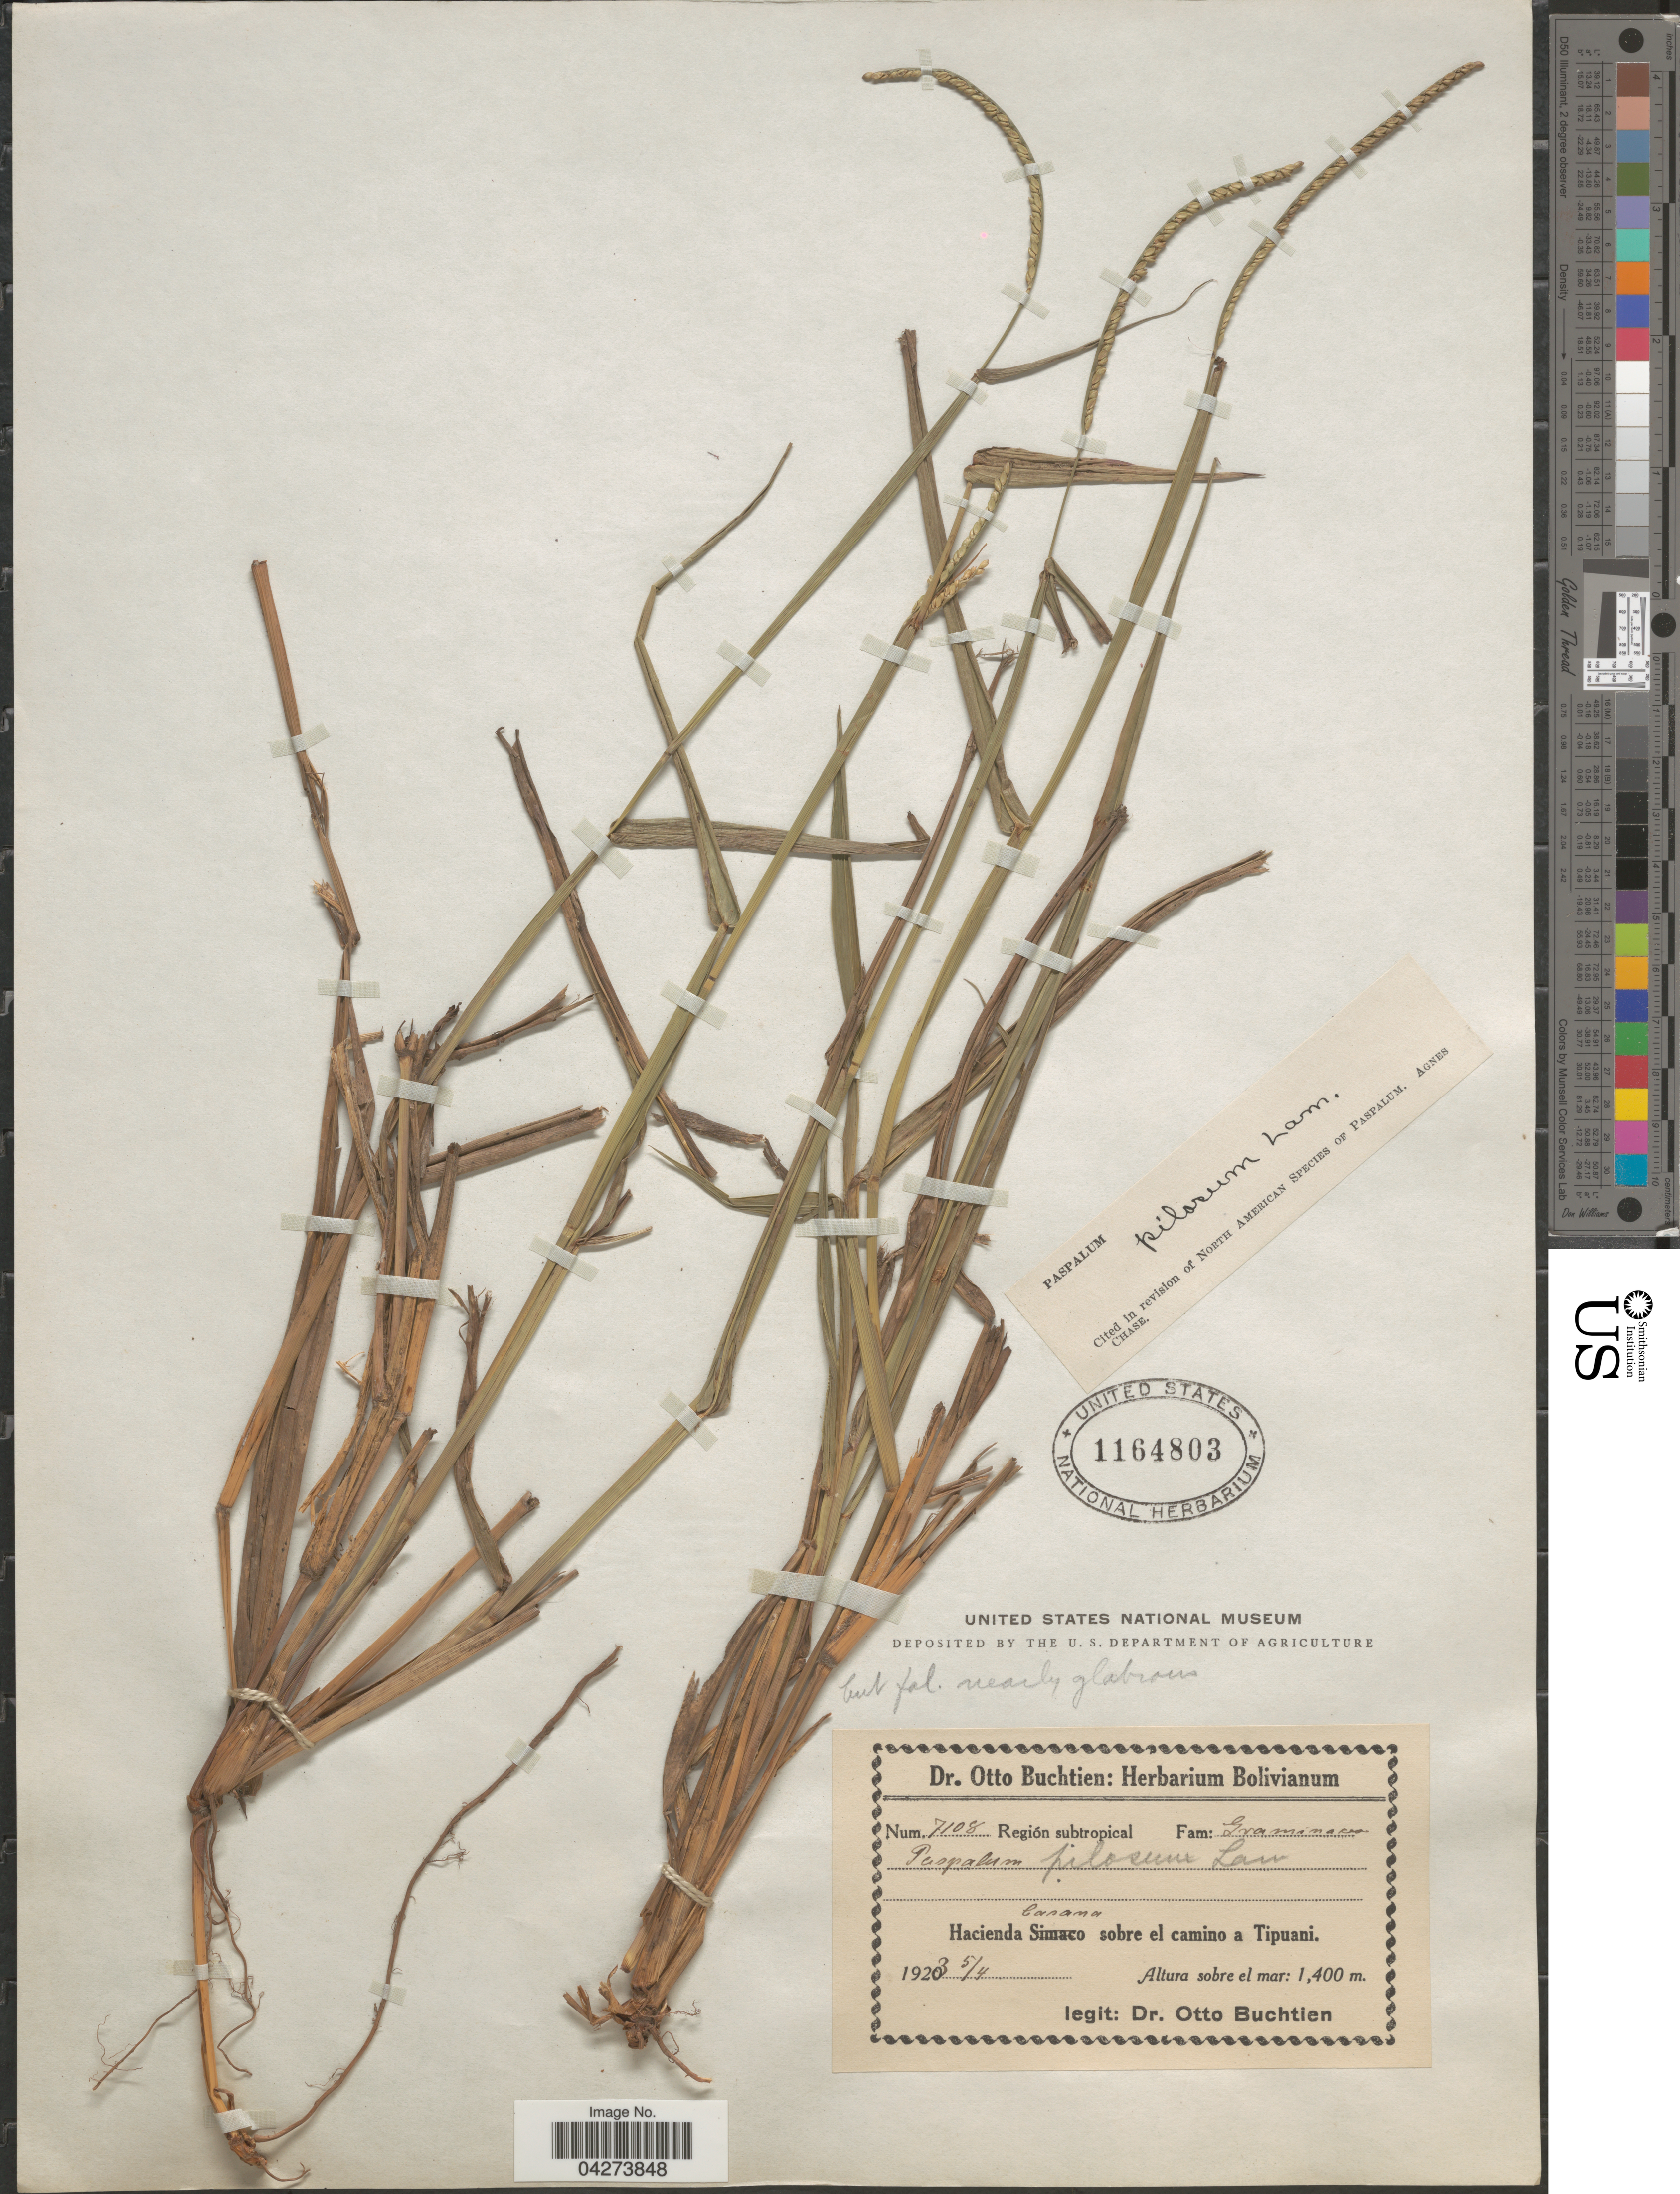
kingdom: Plantae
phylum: Tracheophyta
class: Liliopsida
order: Poales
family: Poaceae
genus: Paspalum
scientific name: Paspalum pilosum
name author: Lam.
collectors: O. Buchtien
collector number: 7108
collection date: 1923-04-05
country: Bolivia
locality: Región subtropical. Hacienda Casana sobre el camino a Tipuani.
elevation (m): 1400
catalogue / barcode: US 1164803